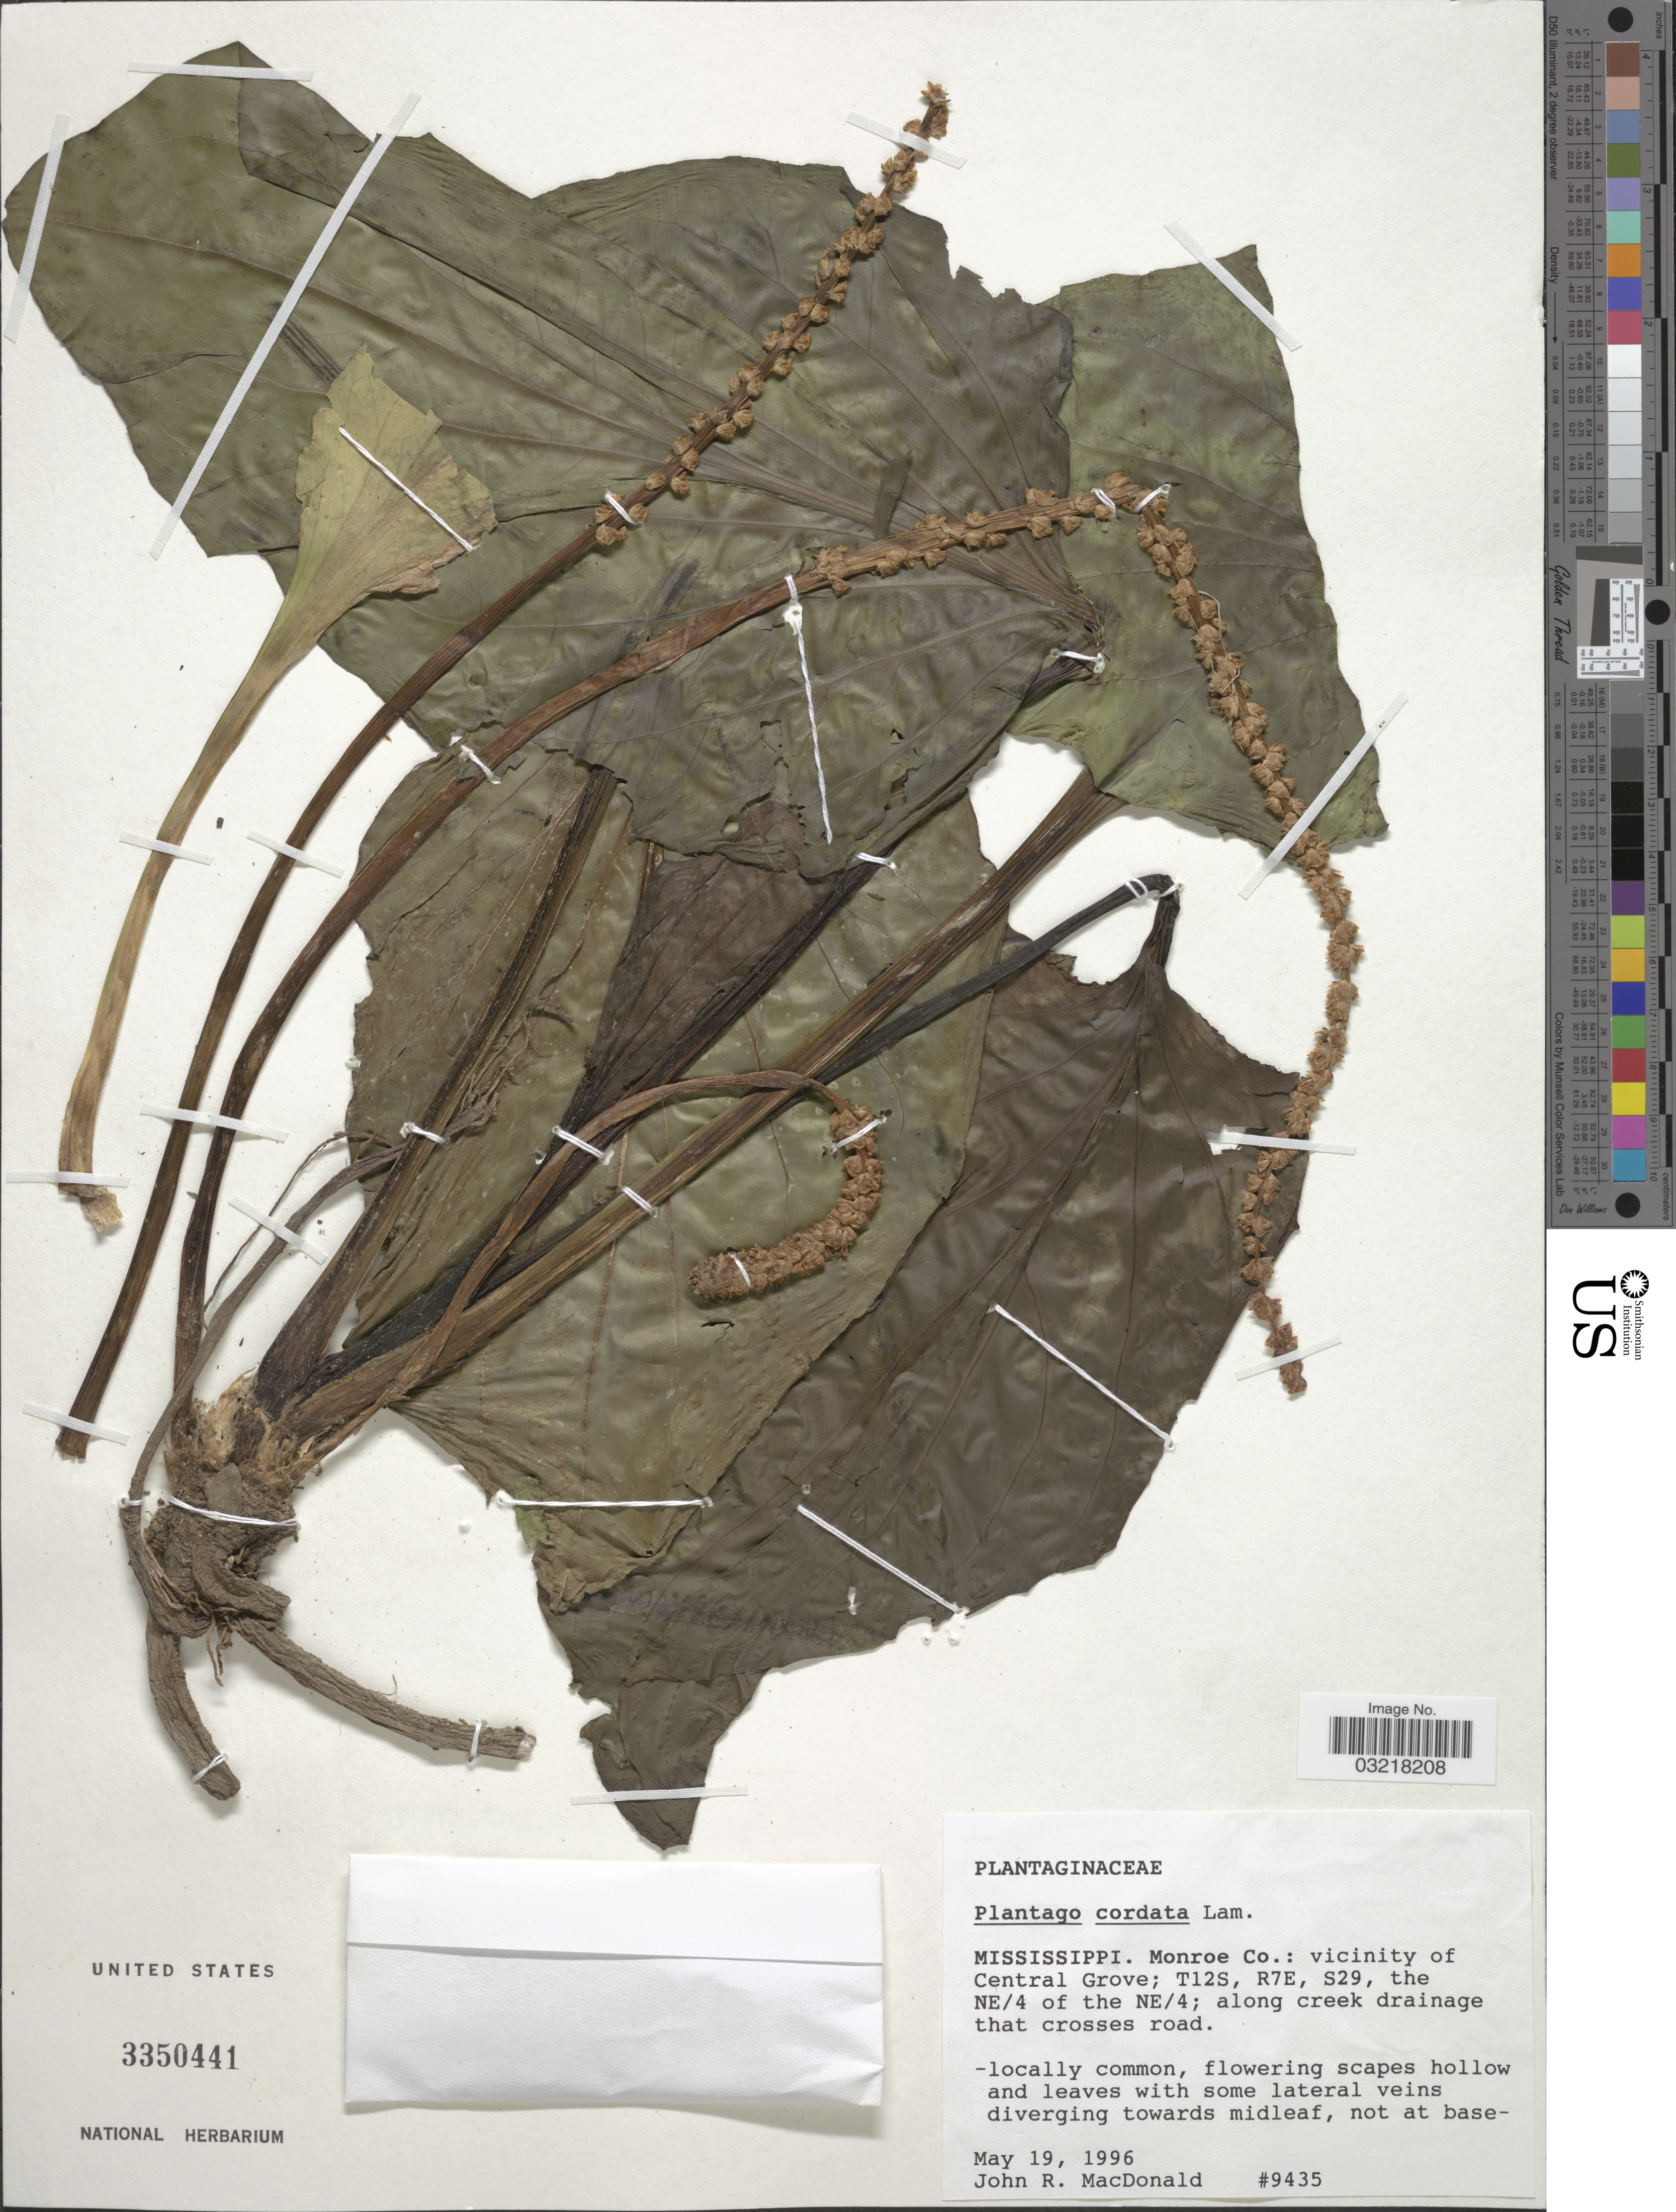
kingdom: Plantae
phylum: Tracheophyta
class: Magnoliopsida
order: Lamiales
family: Plantaginaceae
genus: Plantago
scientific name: Plantago cordata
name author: Lam.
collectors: J. MacDonald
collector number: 9435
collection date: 1996-05-19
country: United States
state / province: Mississippi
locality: Monroe Co.: vicinity of Central Grove; T12S, R7E, S29, the NE/4 of the NE/4; along creek drainage that crosses road.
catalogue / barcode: US 3350441